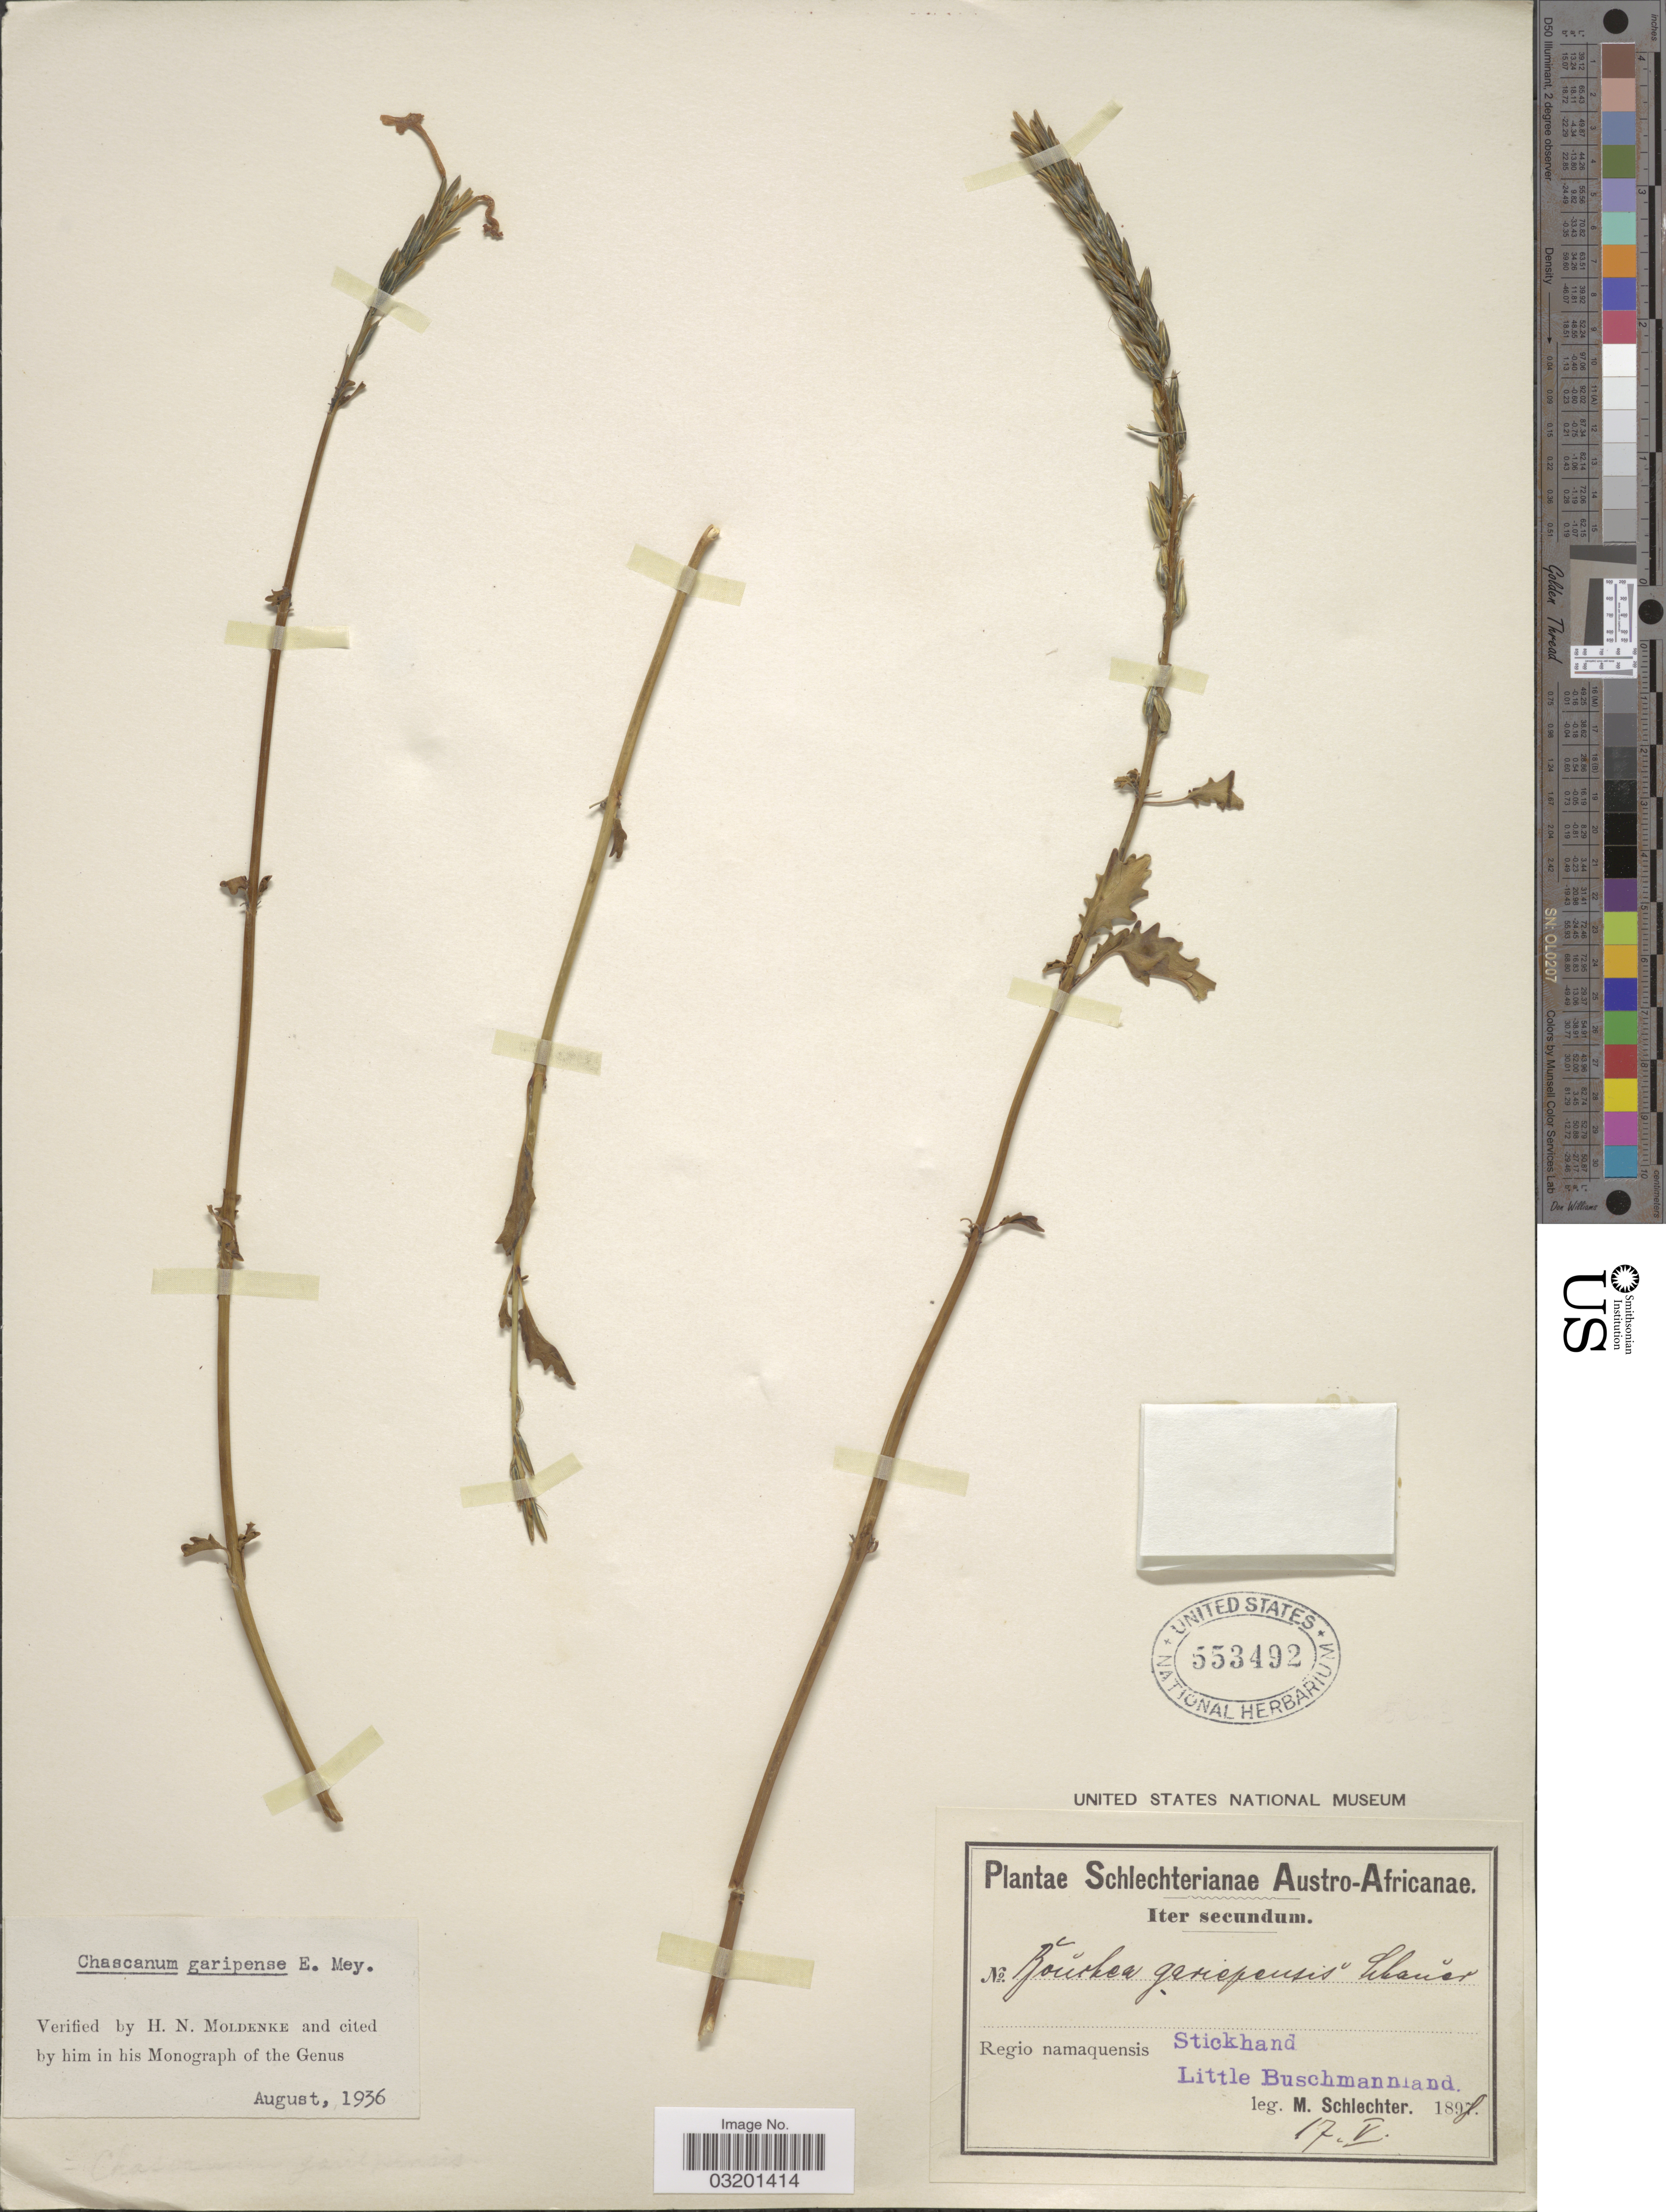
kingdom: Plantae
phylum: Tracheophyta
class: Magnoliopsida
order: Lamiales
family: Verbenaceae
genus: Chascanum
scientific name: Chascanum garipense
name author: E. Mey.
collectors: M. Schlechter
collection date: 1898-05-17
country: South Africa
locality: Austro-Africanae. Regio namaquensis, Stickhand, Little Buschmannland.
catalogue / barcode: US 553492